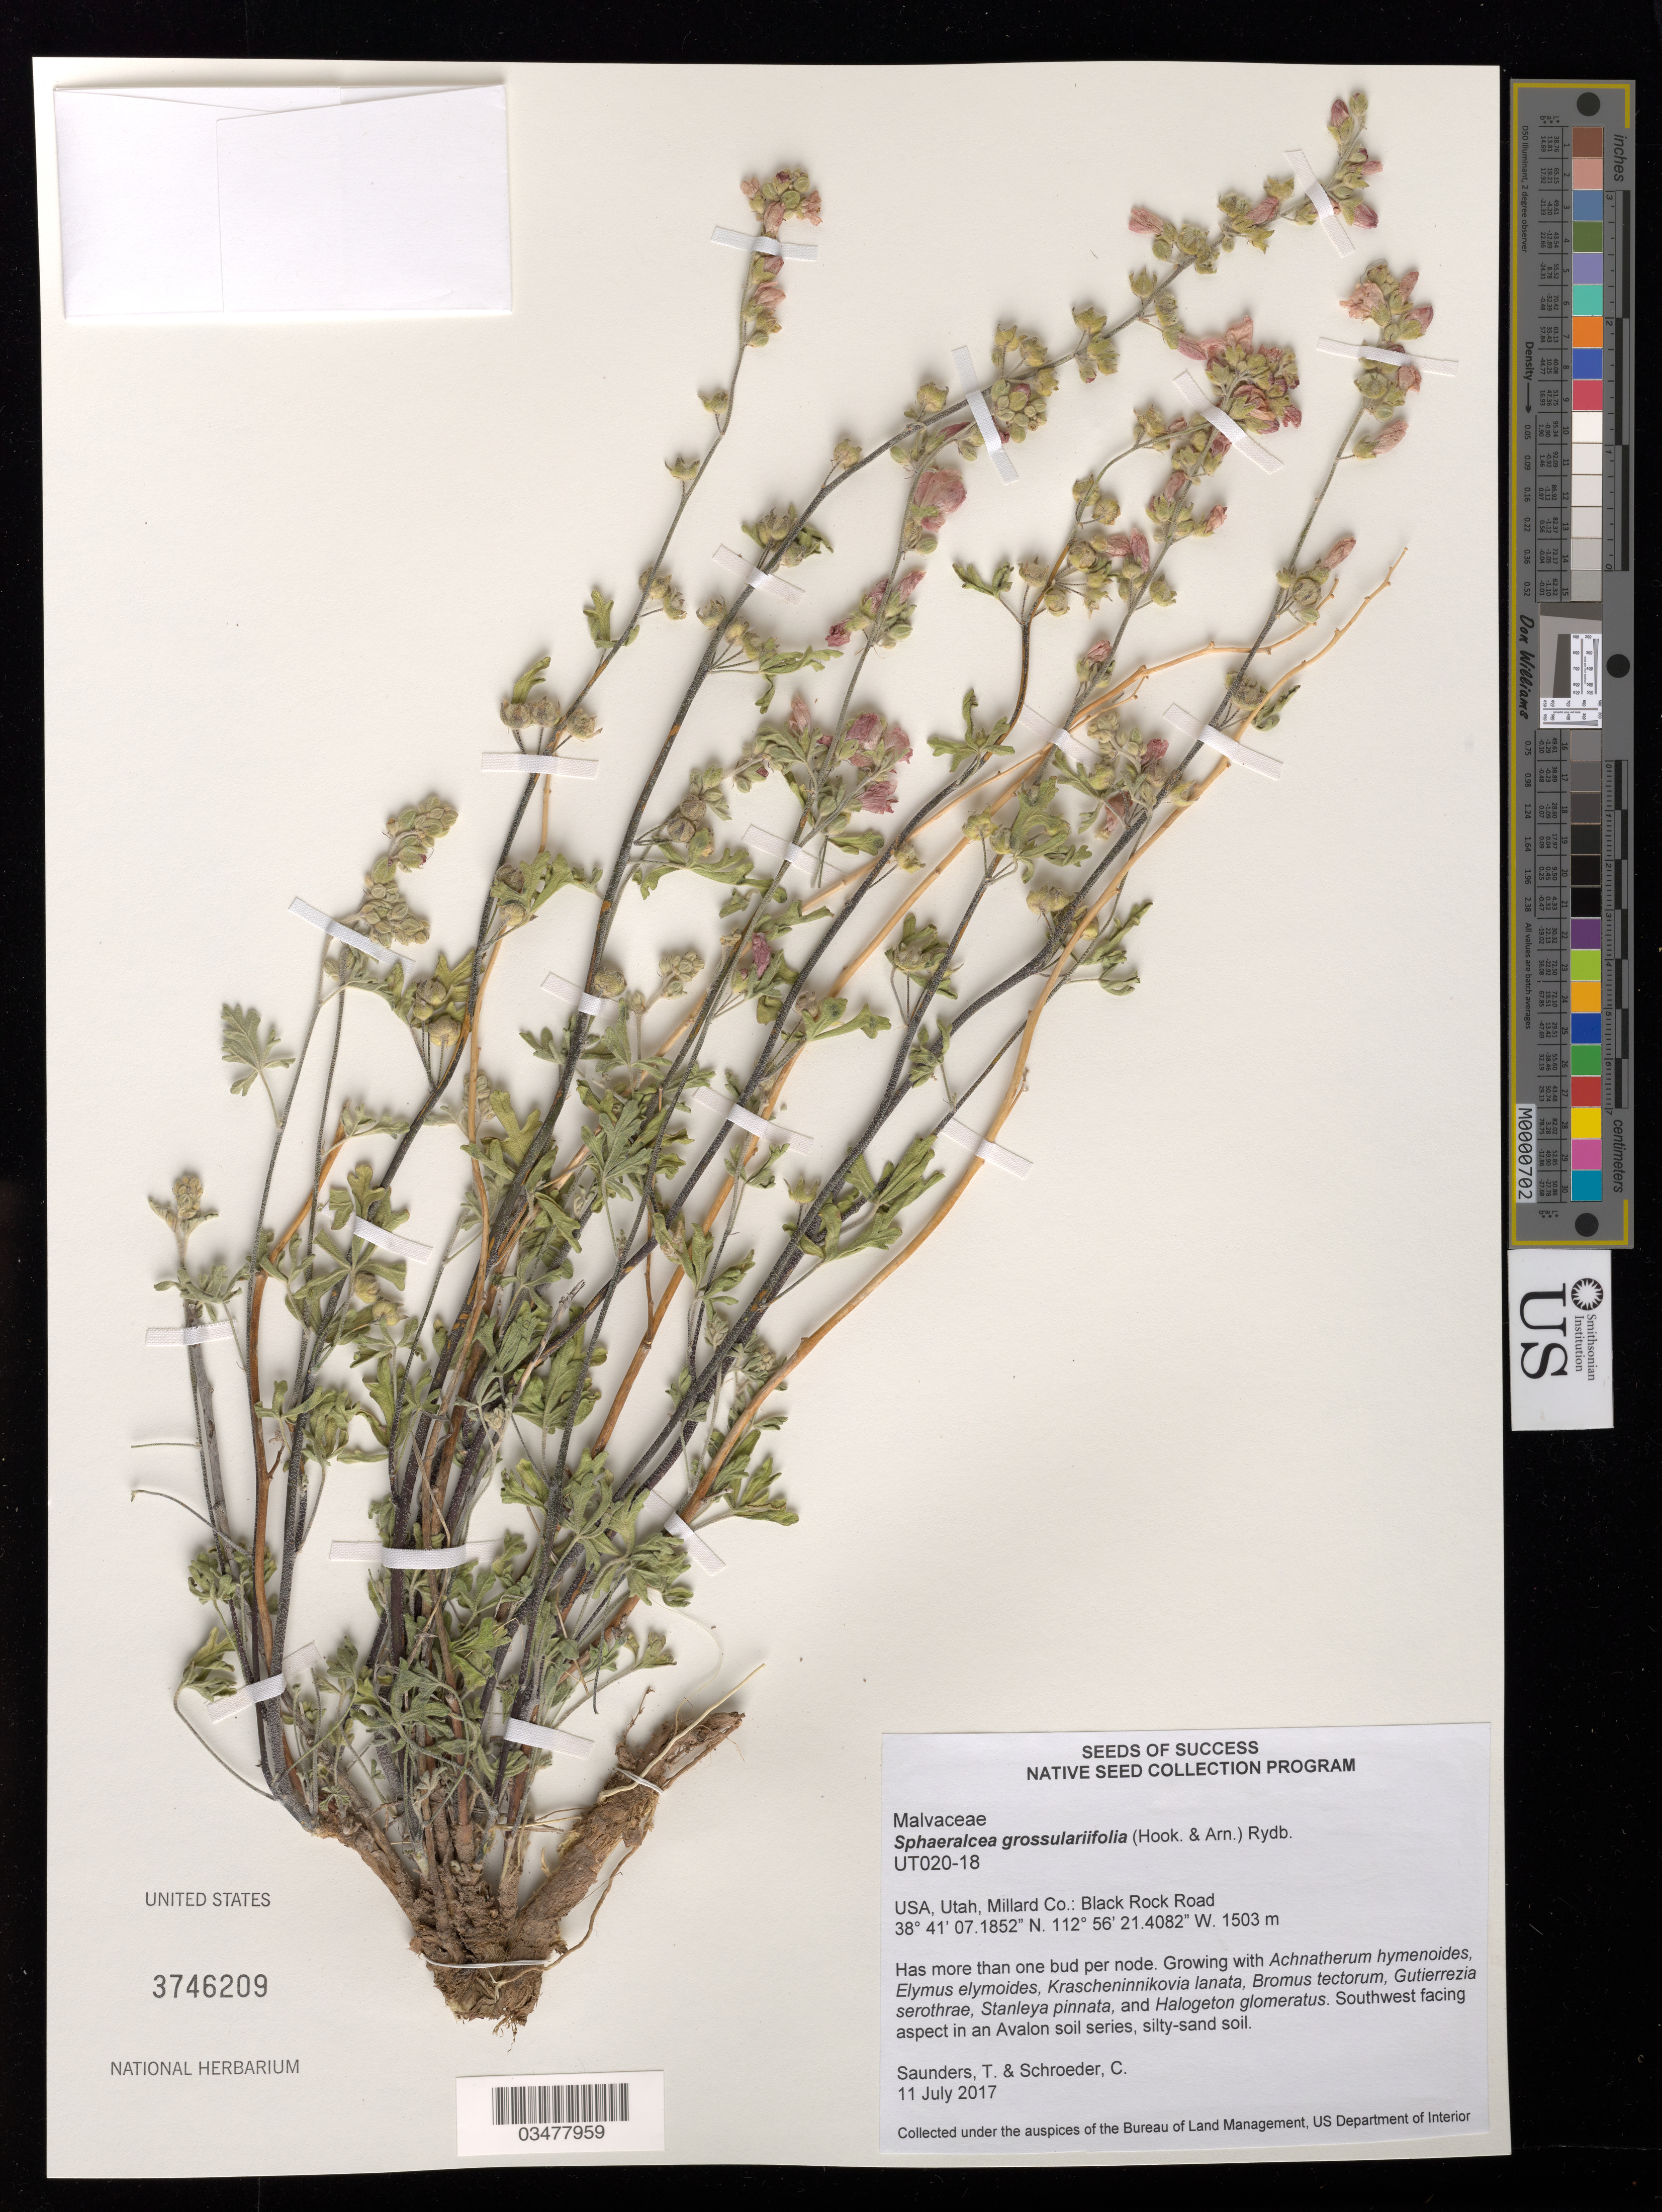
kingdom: Plantae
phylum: Tracheophyta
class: Magnoliopsida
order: Malvales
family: Malvaceae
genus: Sphaeralcea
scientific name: Sphaeralcea grossulariifolia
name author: (Hook. & Arn.) Rydb.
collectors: T. Saunders & C. Schroeder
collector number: UT020-18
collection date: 2017-07-11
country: United States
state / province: Utah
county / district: Millard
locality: BLM land, Black Rock Road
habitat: Desert shrub and grassland. Silty-sand soil. With Elymus elymoides, Bromus tectorum, Stanleya pinnata, etc.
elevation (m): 1503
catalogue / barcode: US 3746209